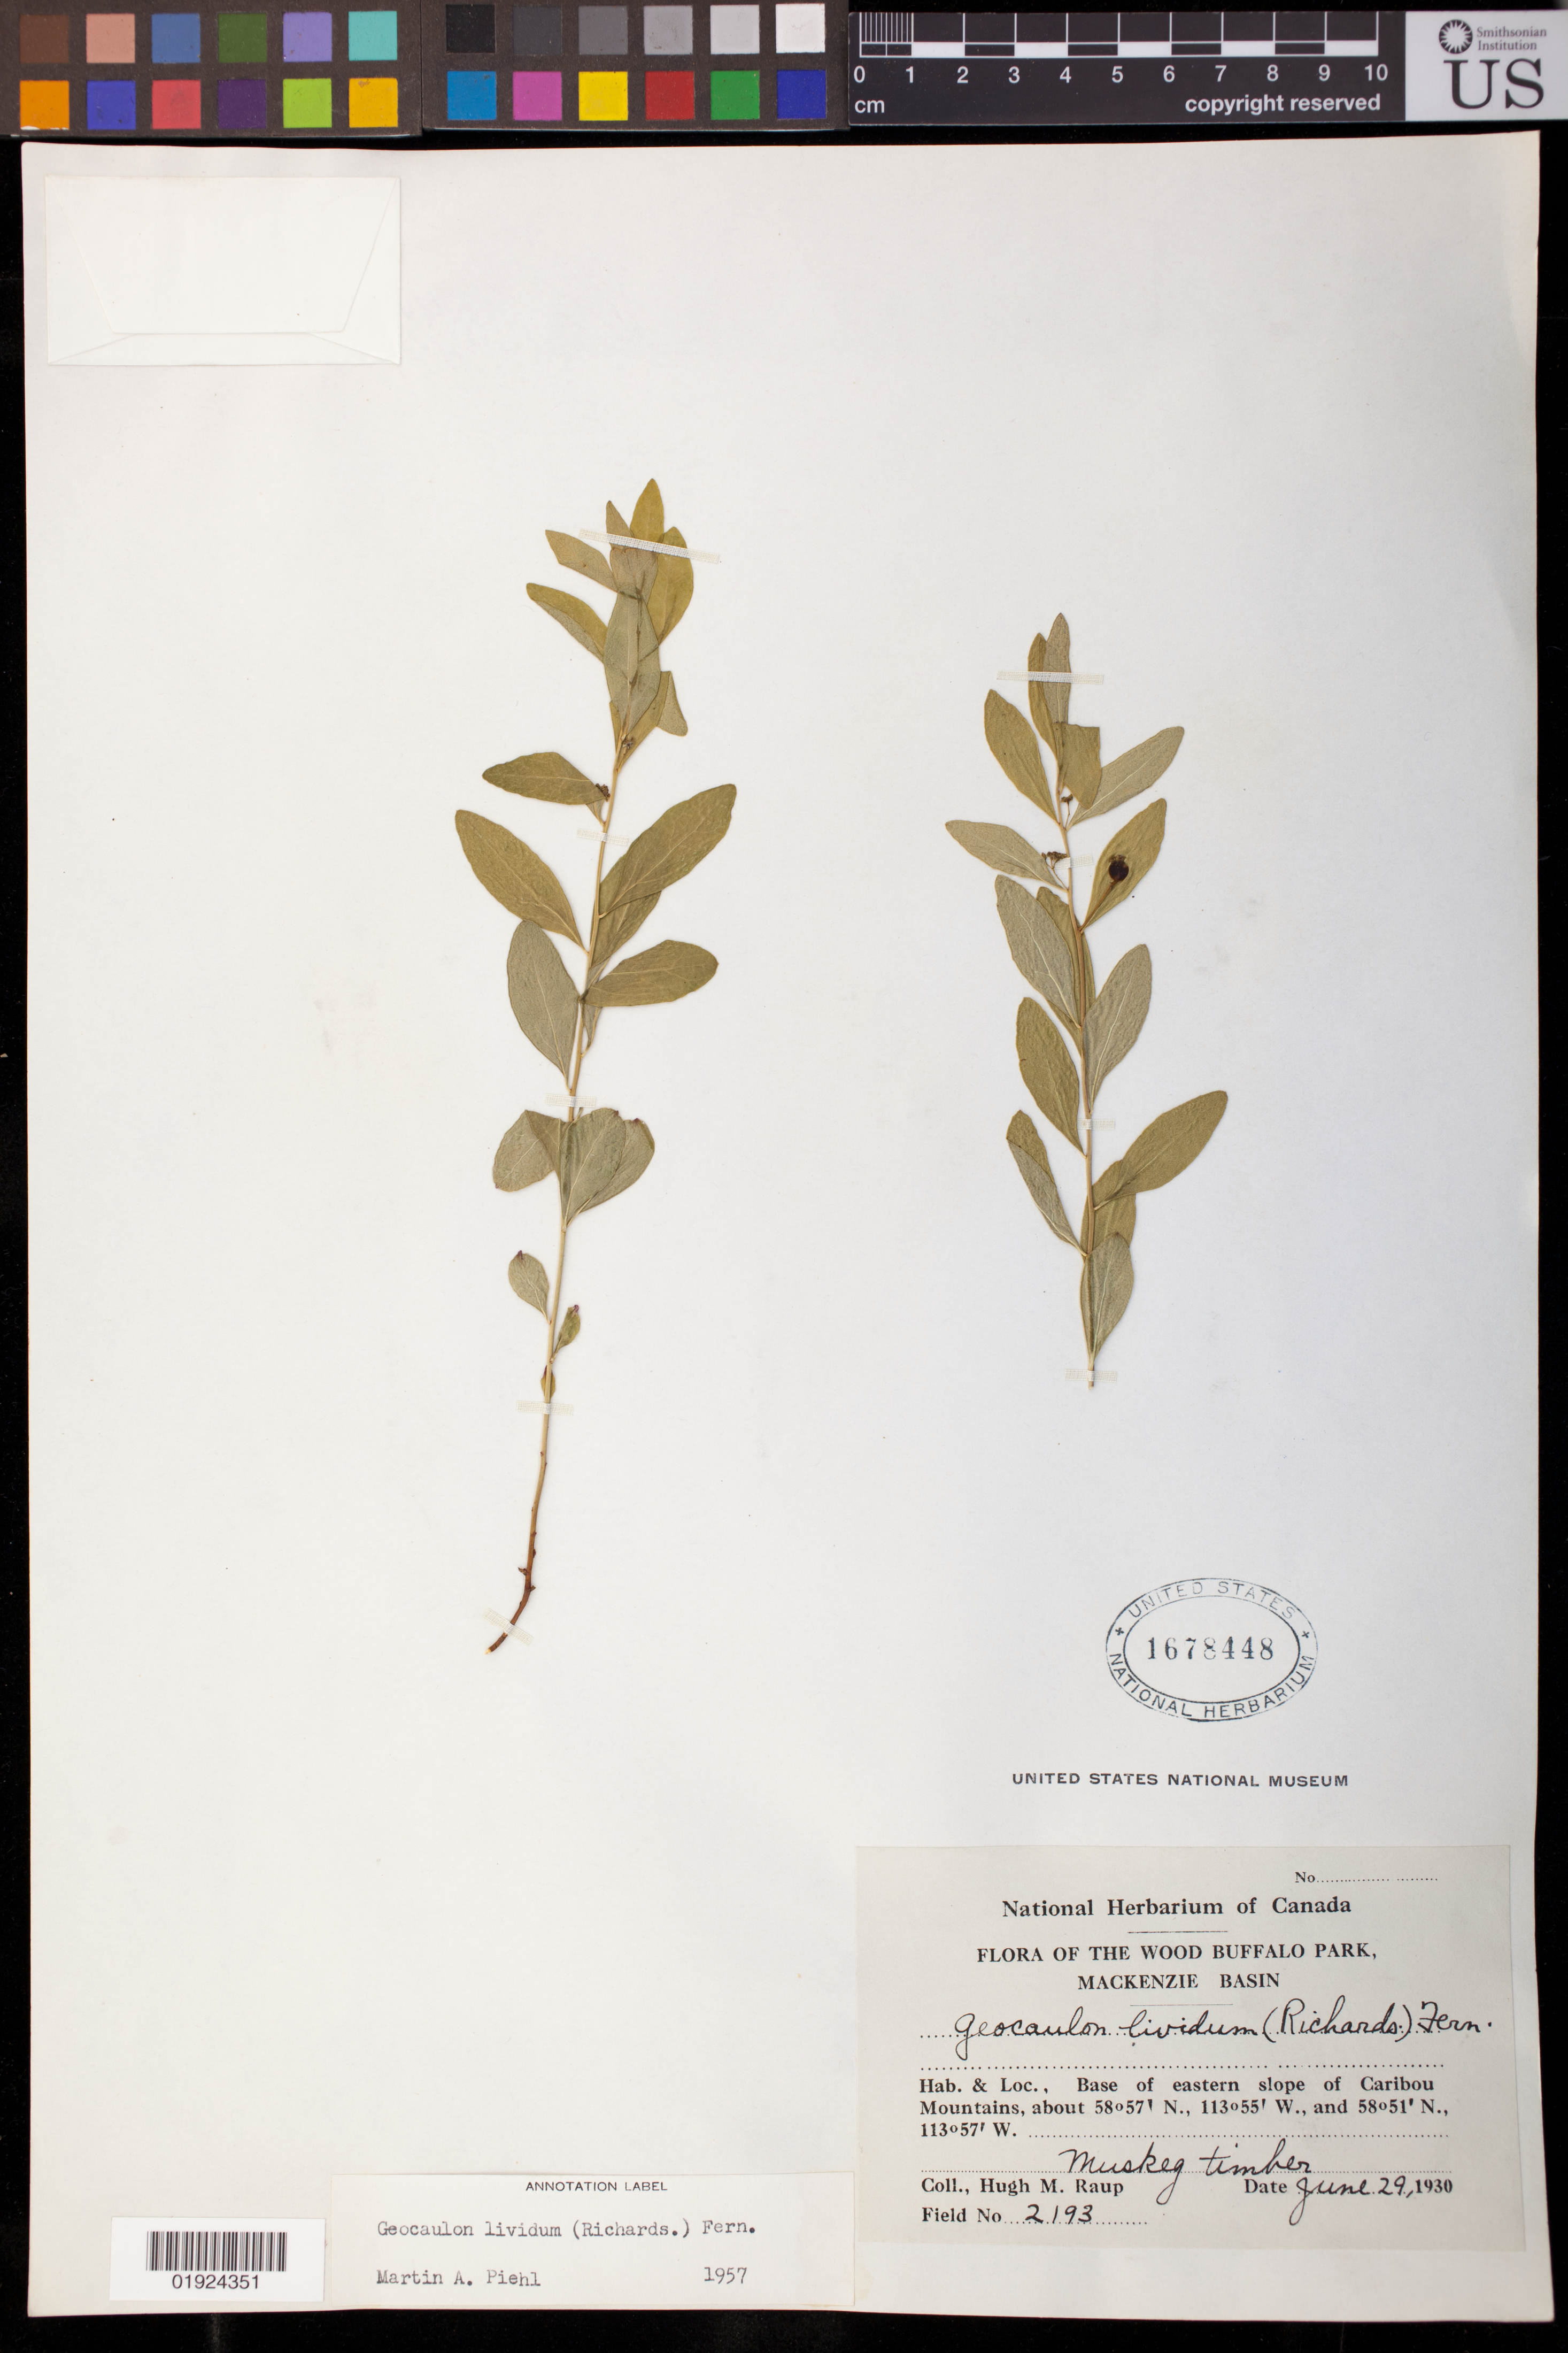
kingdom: Plantae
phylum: Tracheophyta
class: Magnoliopsida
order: Santalales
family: Comandraceae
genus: Geocaulon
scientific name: Geocaulon lividum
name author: (Richardson) Fernald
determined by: Piehl, M. A.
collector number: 2193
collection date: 1930-06-29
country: Canada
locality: Wood Buffalo Park, Mackenzie Basin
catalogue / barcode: US 1678448